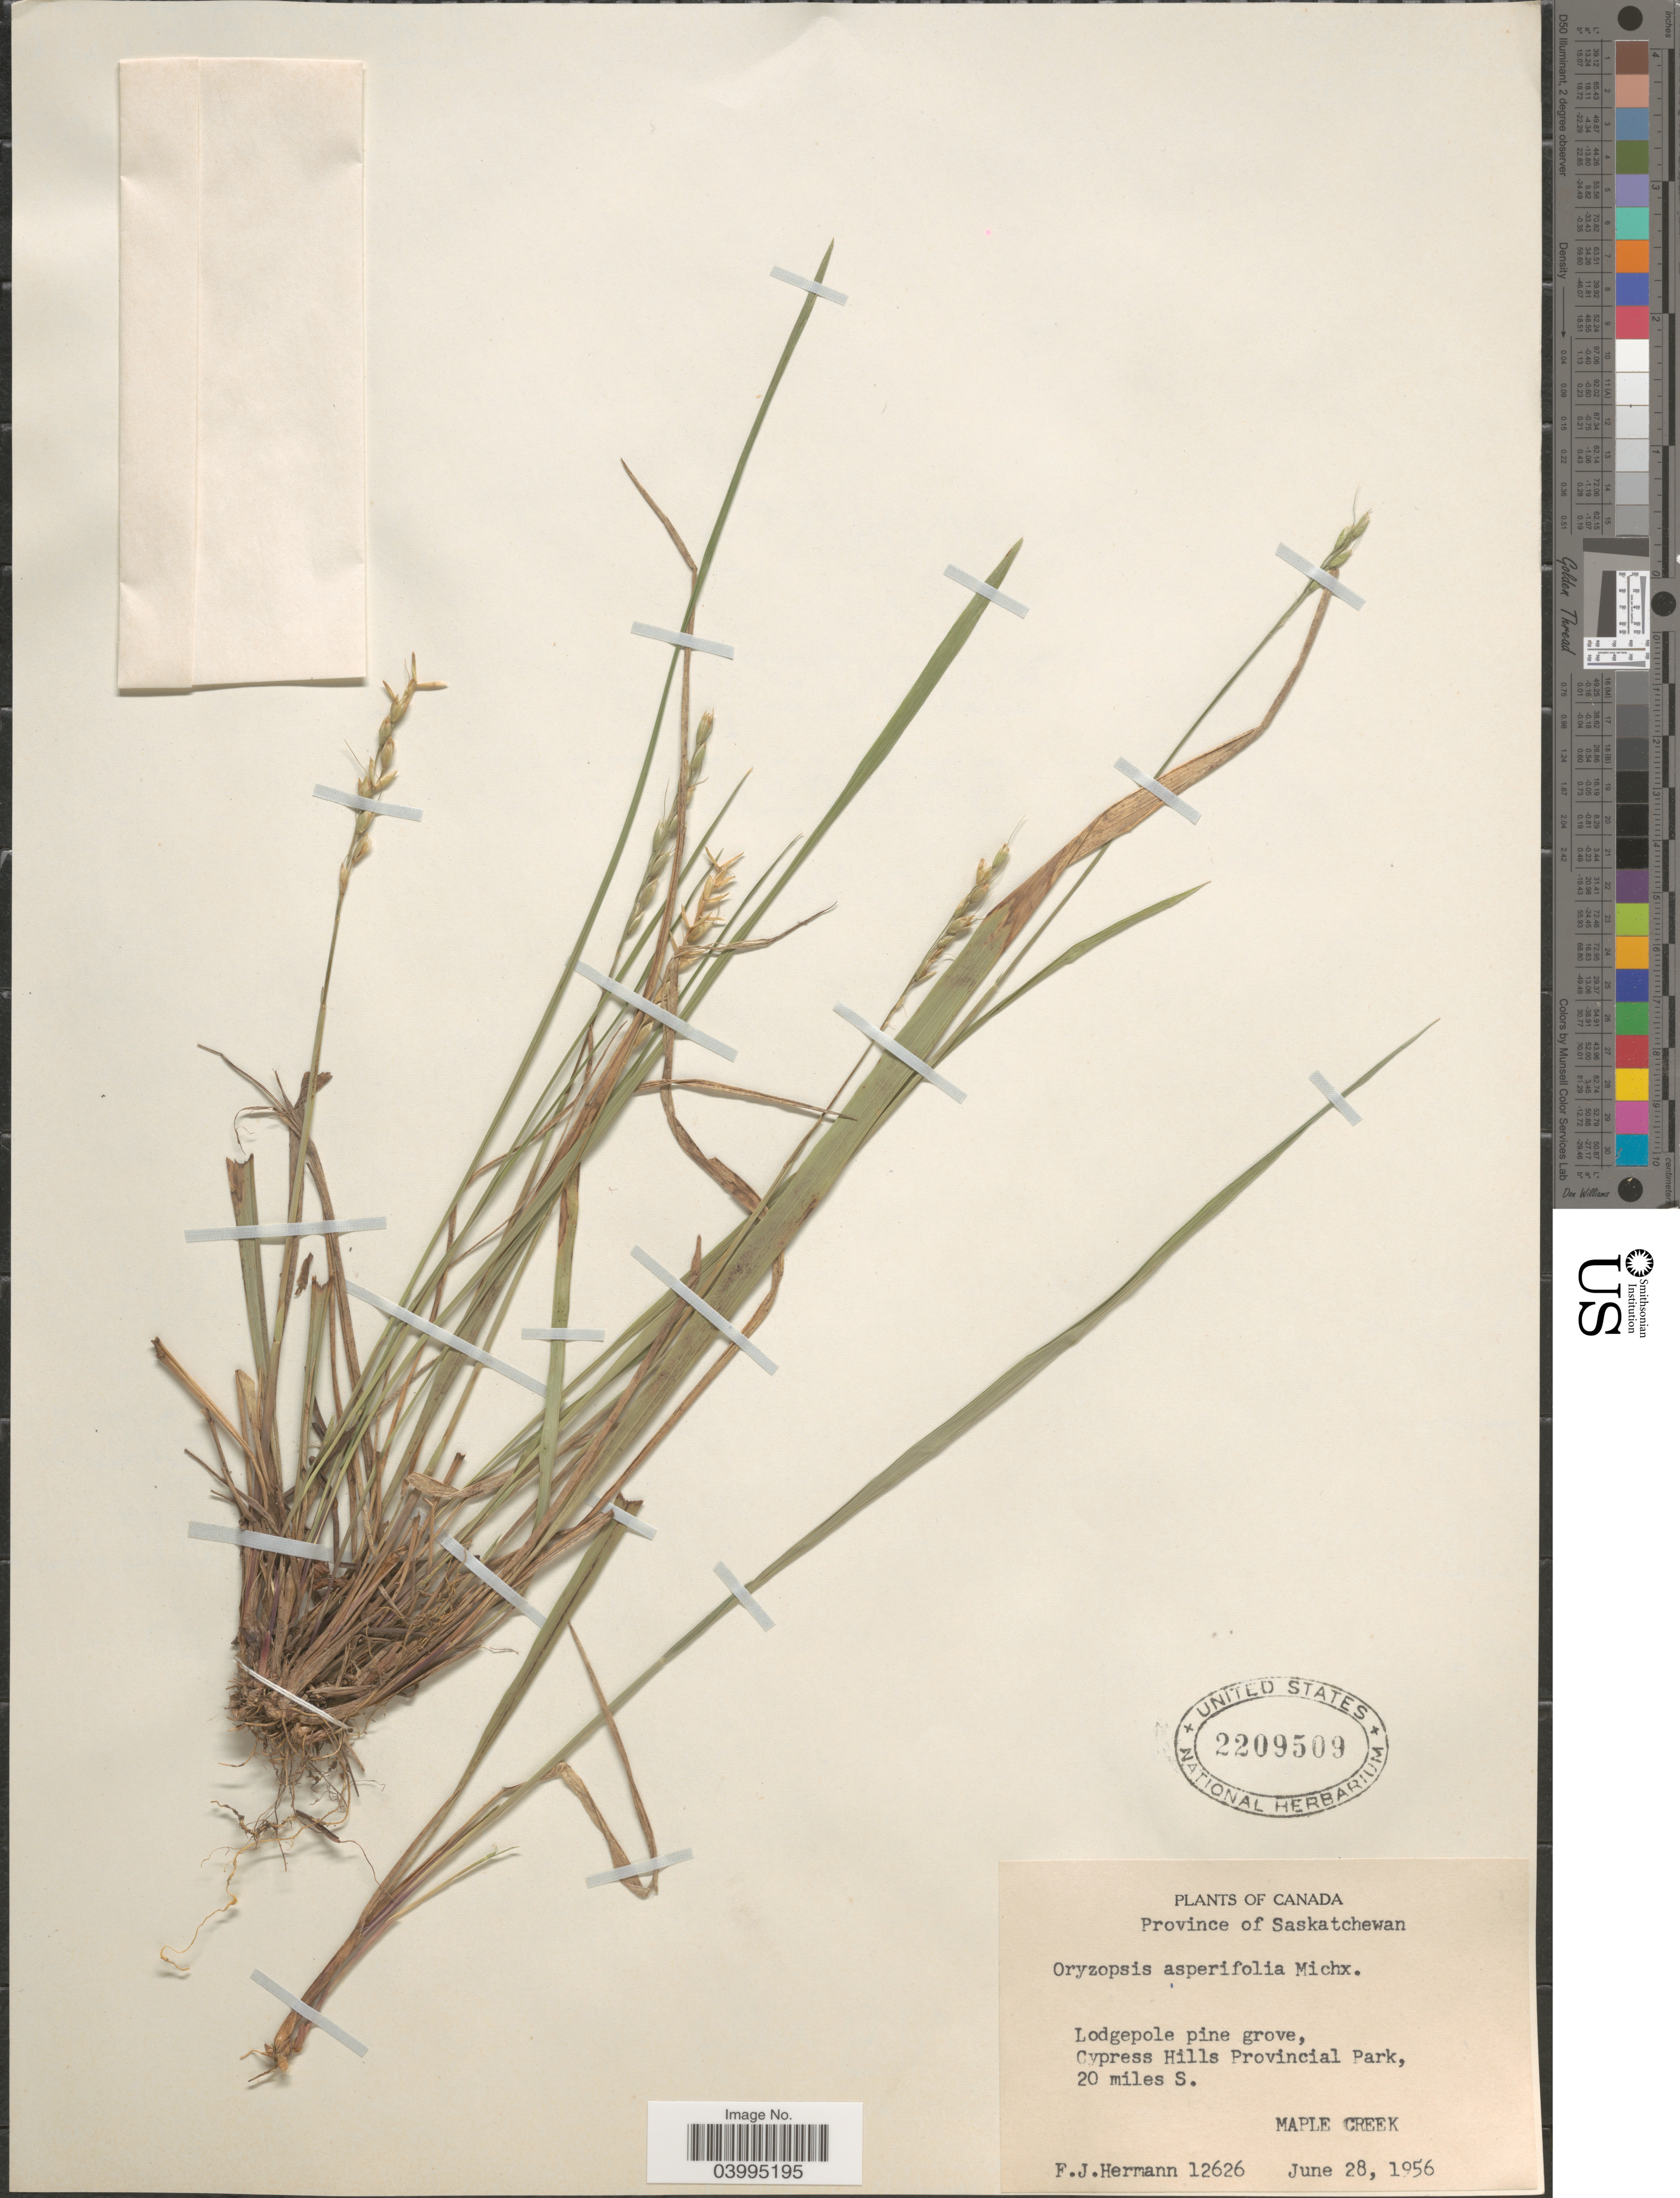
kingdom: Plantae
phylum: Tracheophyta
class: Liliopsida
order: Poales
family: Poaceae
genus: Oryzopsis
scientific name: Oryzopsis asperifolia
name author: Michx.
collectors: F. J. Hermann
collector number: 12626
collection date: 1956-06-28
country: Canada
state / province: Saskatchewan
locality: Lodgepole pine grove, Cypress Hills Provincial Park, 20 miles S. Maple Creek.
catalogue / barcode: US 2209509